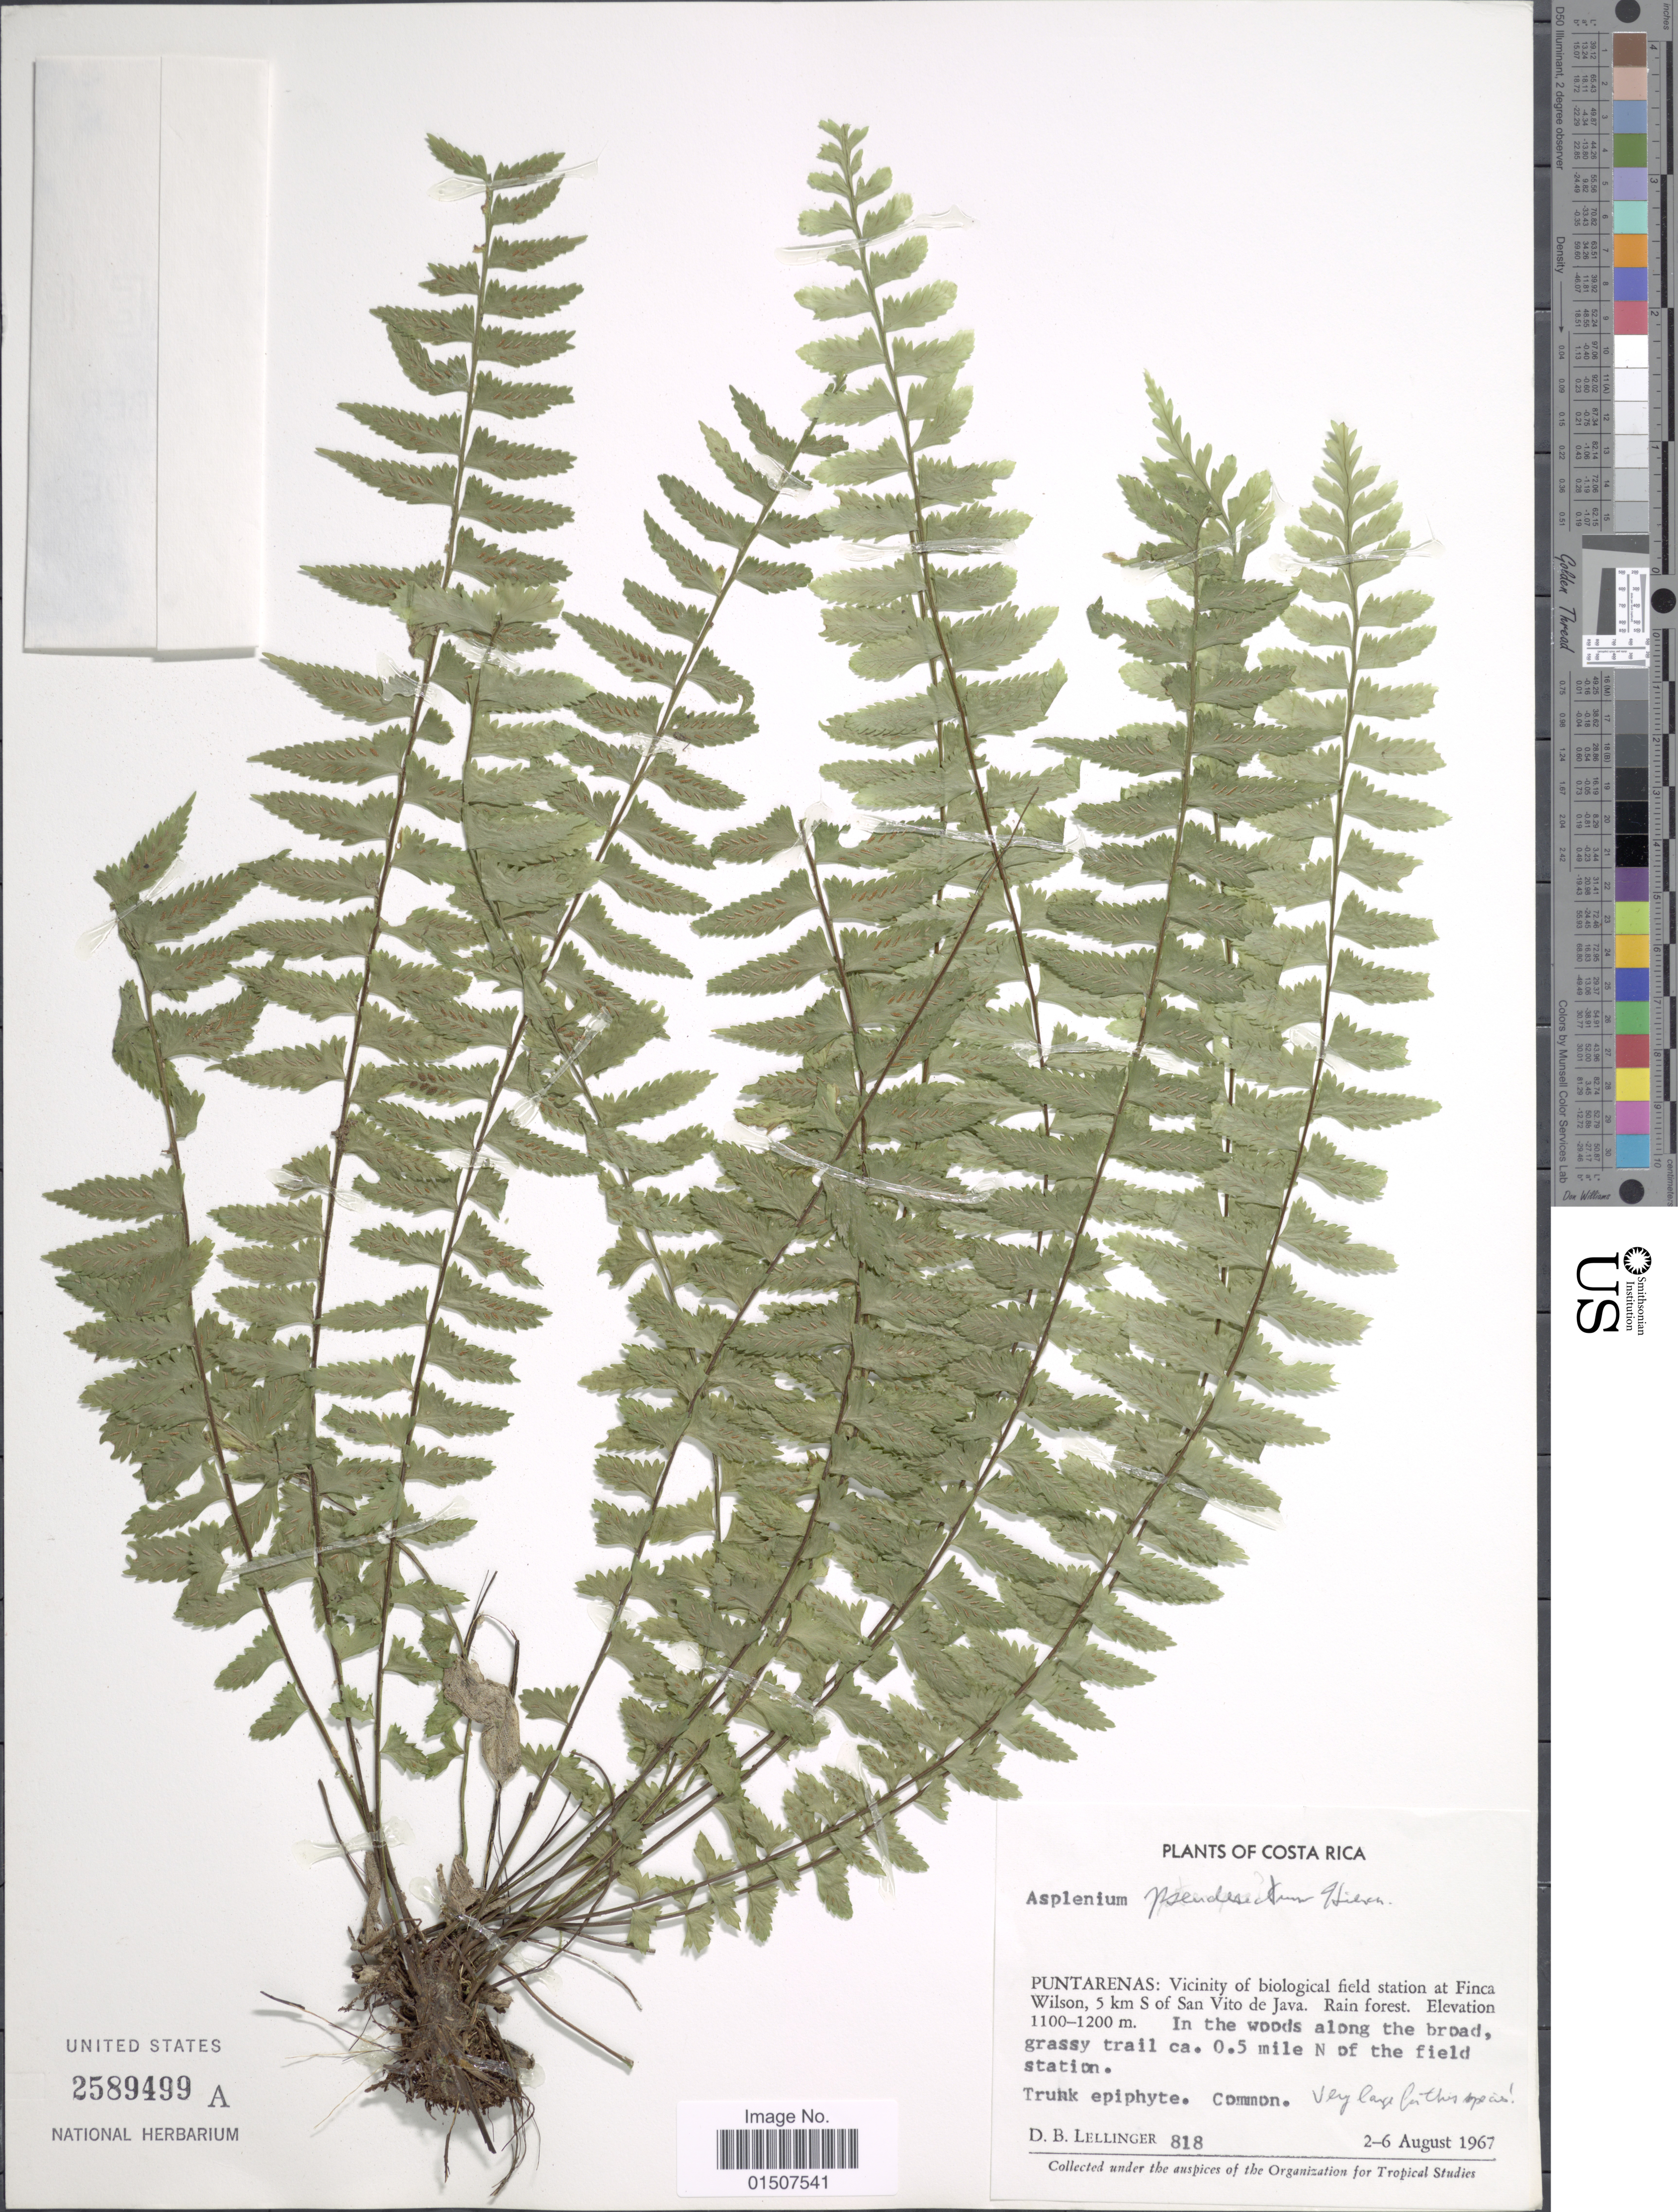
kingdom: Plantae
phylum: Tracheophyta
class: Polypodiopsida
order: Polypodiales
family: Aspleniaceae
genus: Asplenium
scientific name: Asplenium pteropus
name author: Kaulf.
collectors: D. B. Lellinger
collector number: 818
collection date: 1967-08-02/1967-08-06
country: Costa Rica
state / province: Puntarenas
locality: Puntarenas: Vicinity of biologiacal field station at Finca Wilson, 5 km S of san Vito de Java. Rain forest, in the woods along the broad, grassy trail ca. 0.5 mile N of the field station.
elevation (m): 1100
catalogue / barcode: US 2589499A